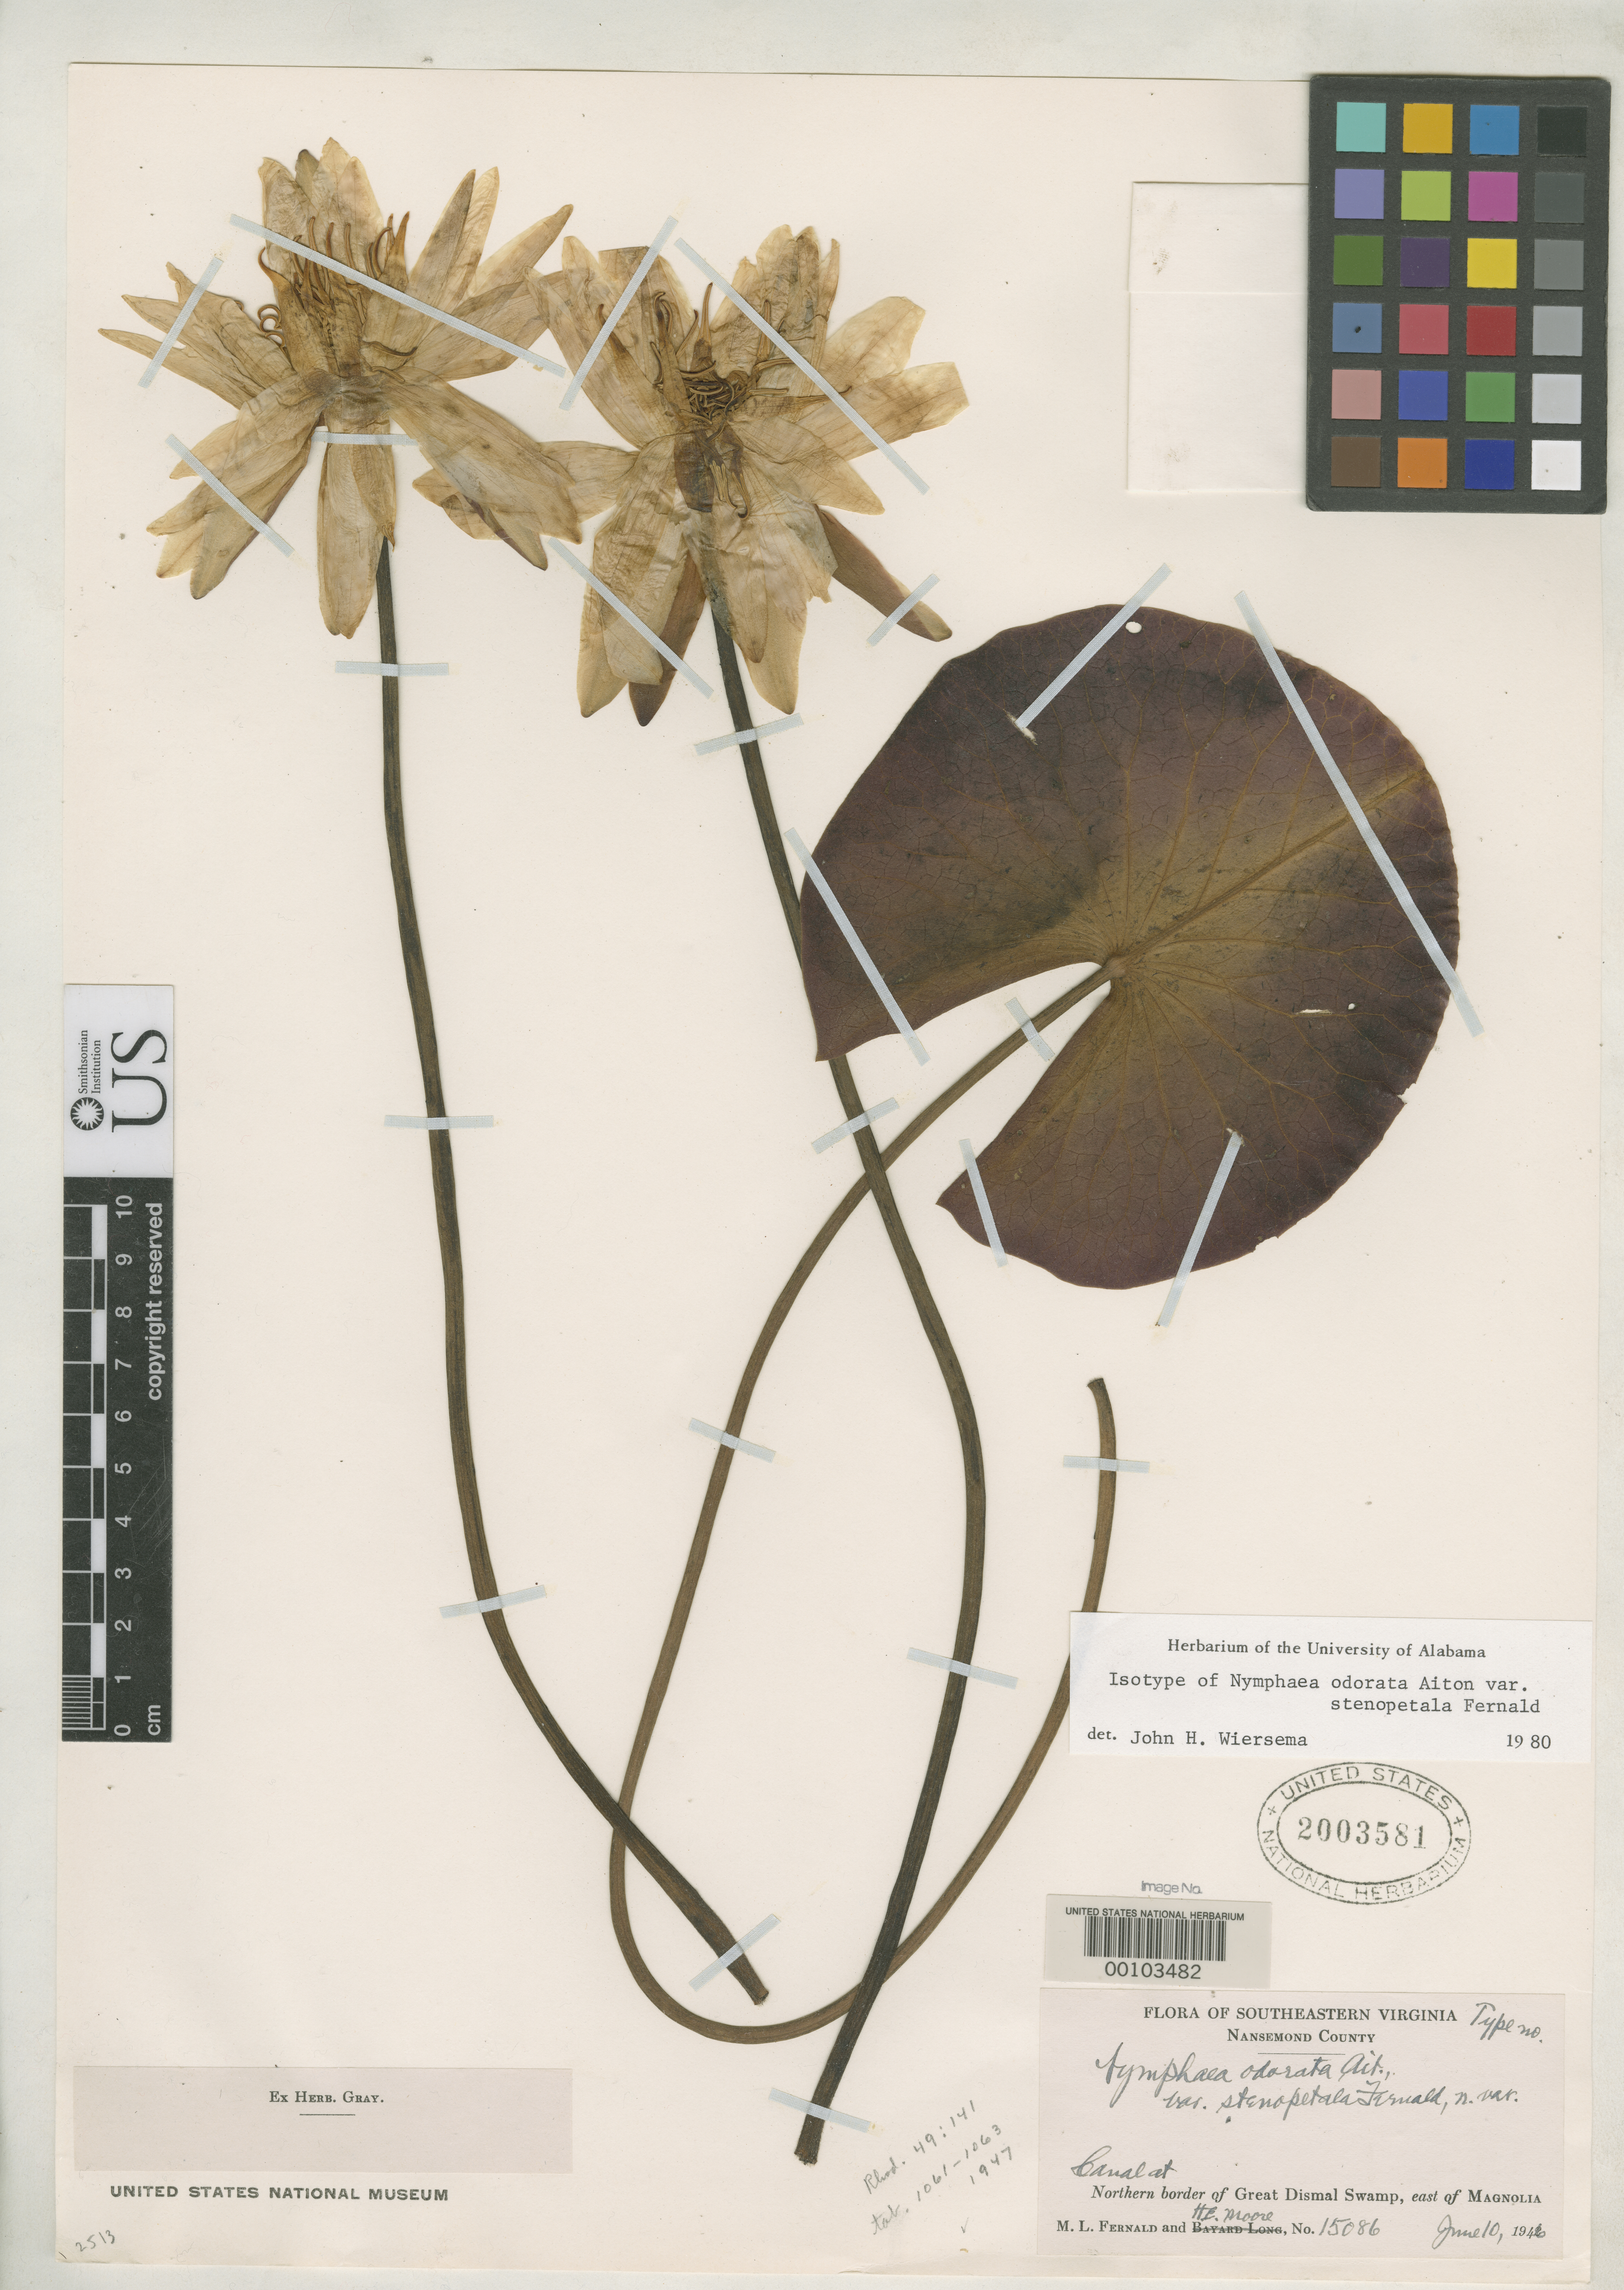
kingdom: Plantae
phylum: Tracheophyta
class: Magnoliopsida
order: Nymphaeales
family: Nymphaeaceae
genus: Nymphaea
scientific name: Nymphaea odorata var. stenopetala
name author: Fernald & H.E. Moore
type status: Isotype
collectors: M. L. Fernald & H. E. Moore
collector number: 15086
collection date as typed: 10 Jun 1946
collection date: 1946-06-10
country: United States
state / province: Virginia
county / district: City of Suffolk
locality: Canalat, N border of Great Dismal Swamp, E of Magnolia. Nansemond Co. (= historic county name).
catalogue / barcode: US 2003581